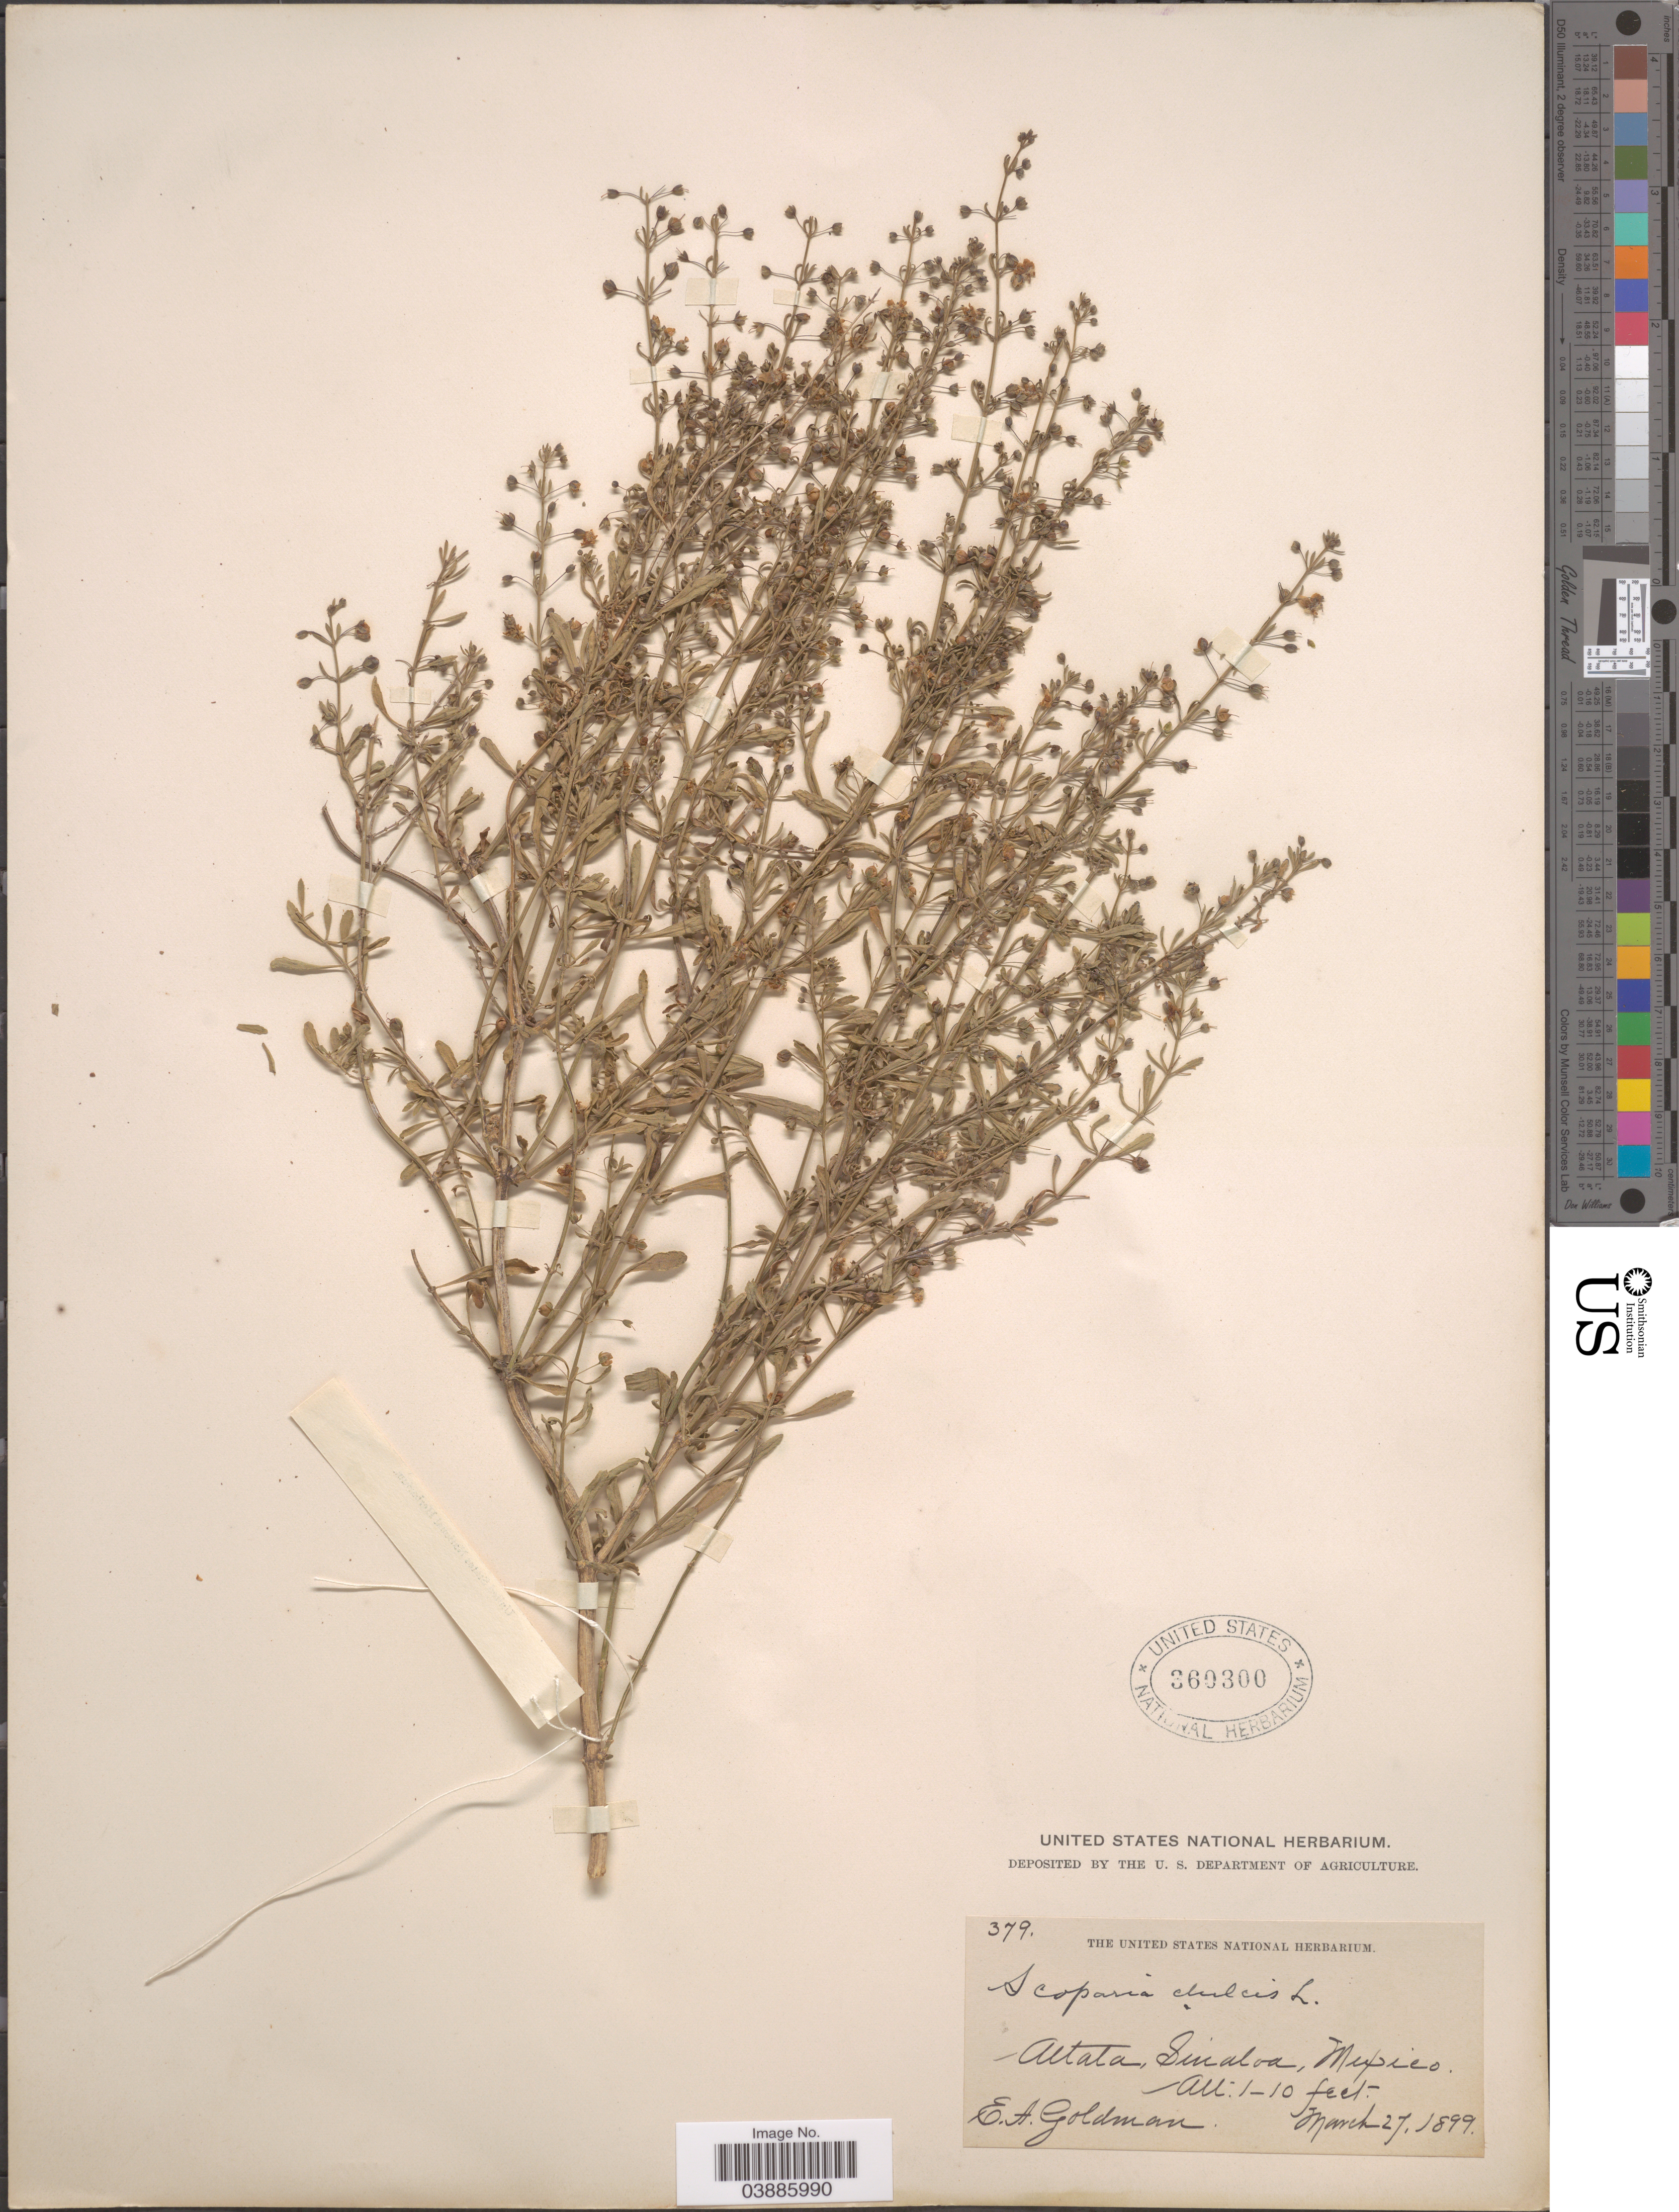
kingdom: Plantae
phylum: Tracheophyta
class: Magnoliopsida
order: Lamiales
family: Plantaginaceae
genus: Scoparia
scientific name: Scoparia dulcis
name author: L.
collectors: E. A. Goldman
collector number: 379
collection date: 1899-03-27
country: Mexico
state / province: Sinaloa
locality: Altata.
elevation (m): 0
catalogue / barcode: US 360300